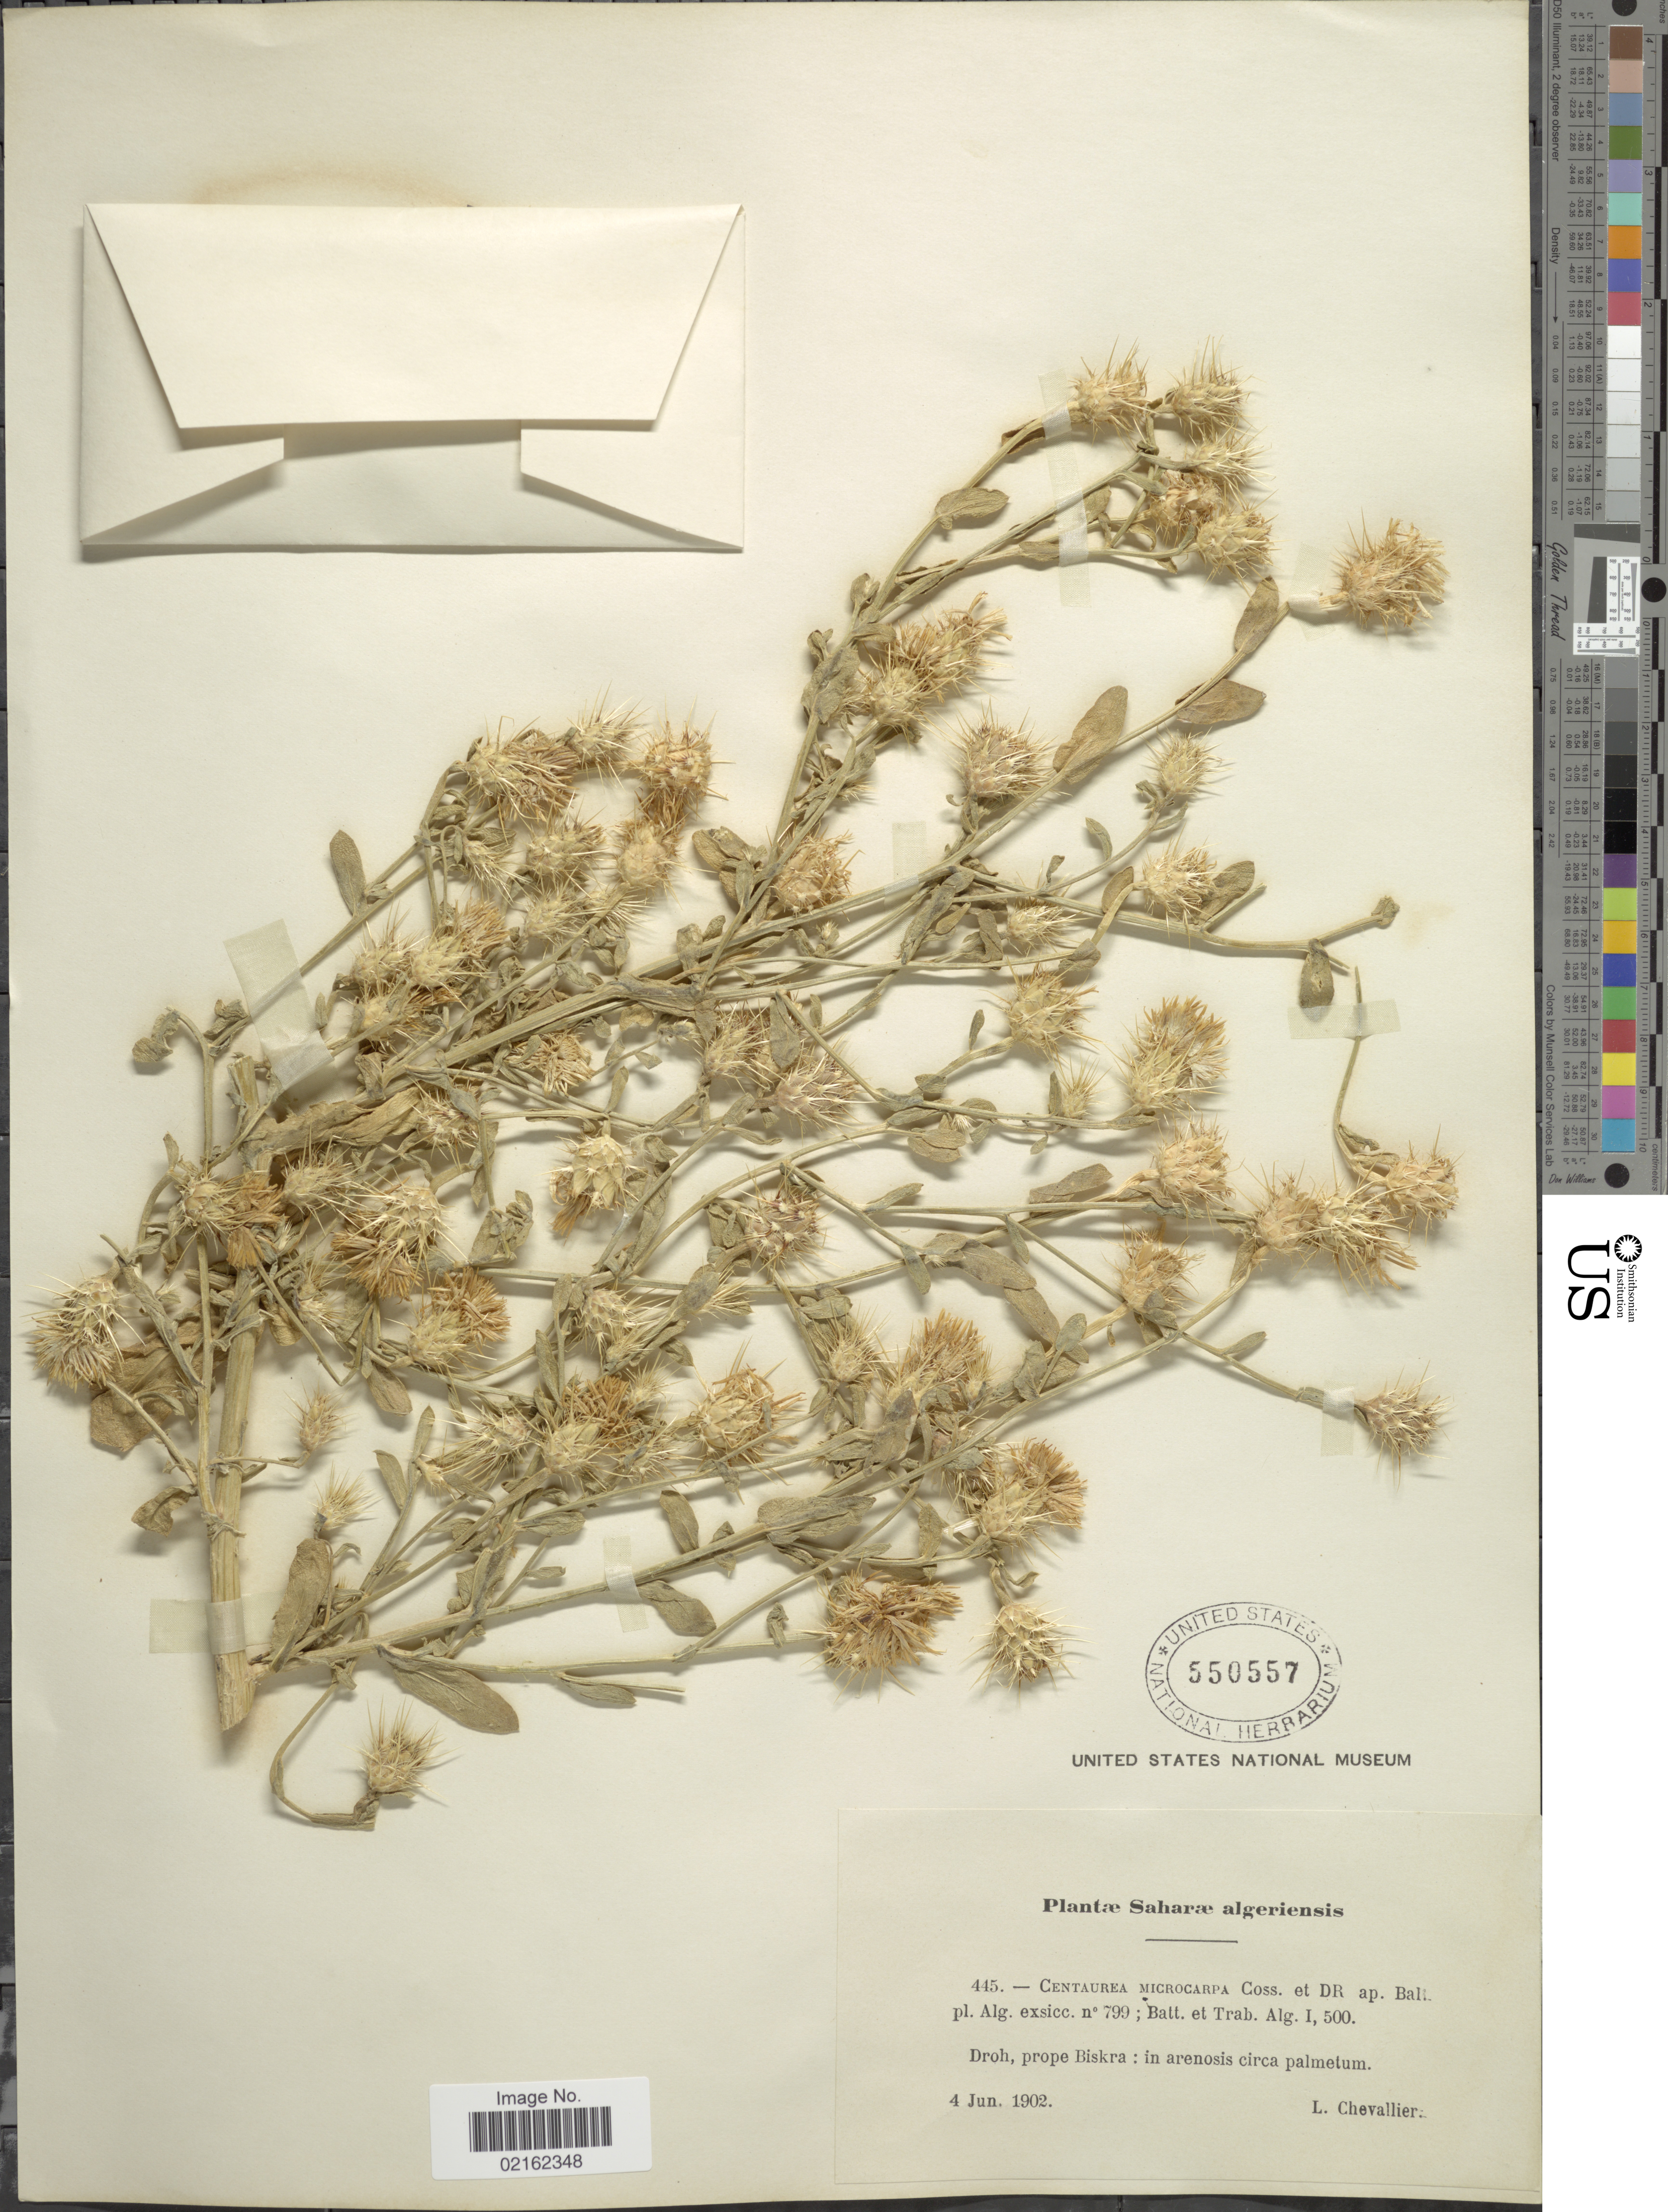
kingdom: Plantae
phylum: Tracheophyta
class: Magnoliopsida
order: Asterales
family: Asteraceae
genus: Centaurea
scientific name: Centaurea microcarpa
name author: Coss.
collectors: L. Chevallier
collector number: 445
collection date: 1902-06-04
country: Algeria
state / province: Biskra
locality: Saharae Algeriensis, Droh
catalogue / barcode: US 550557